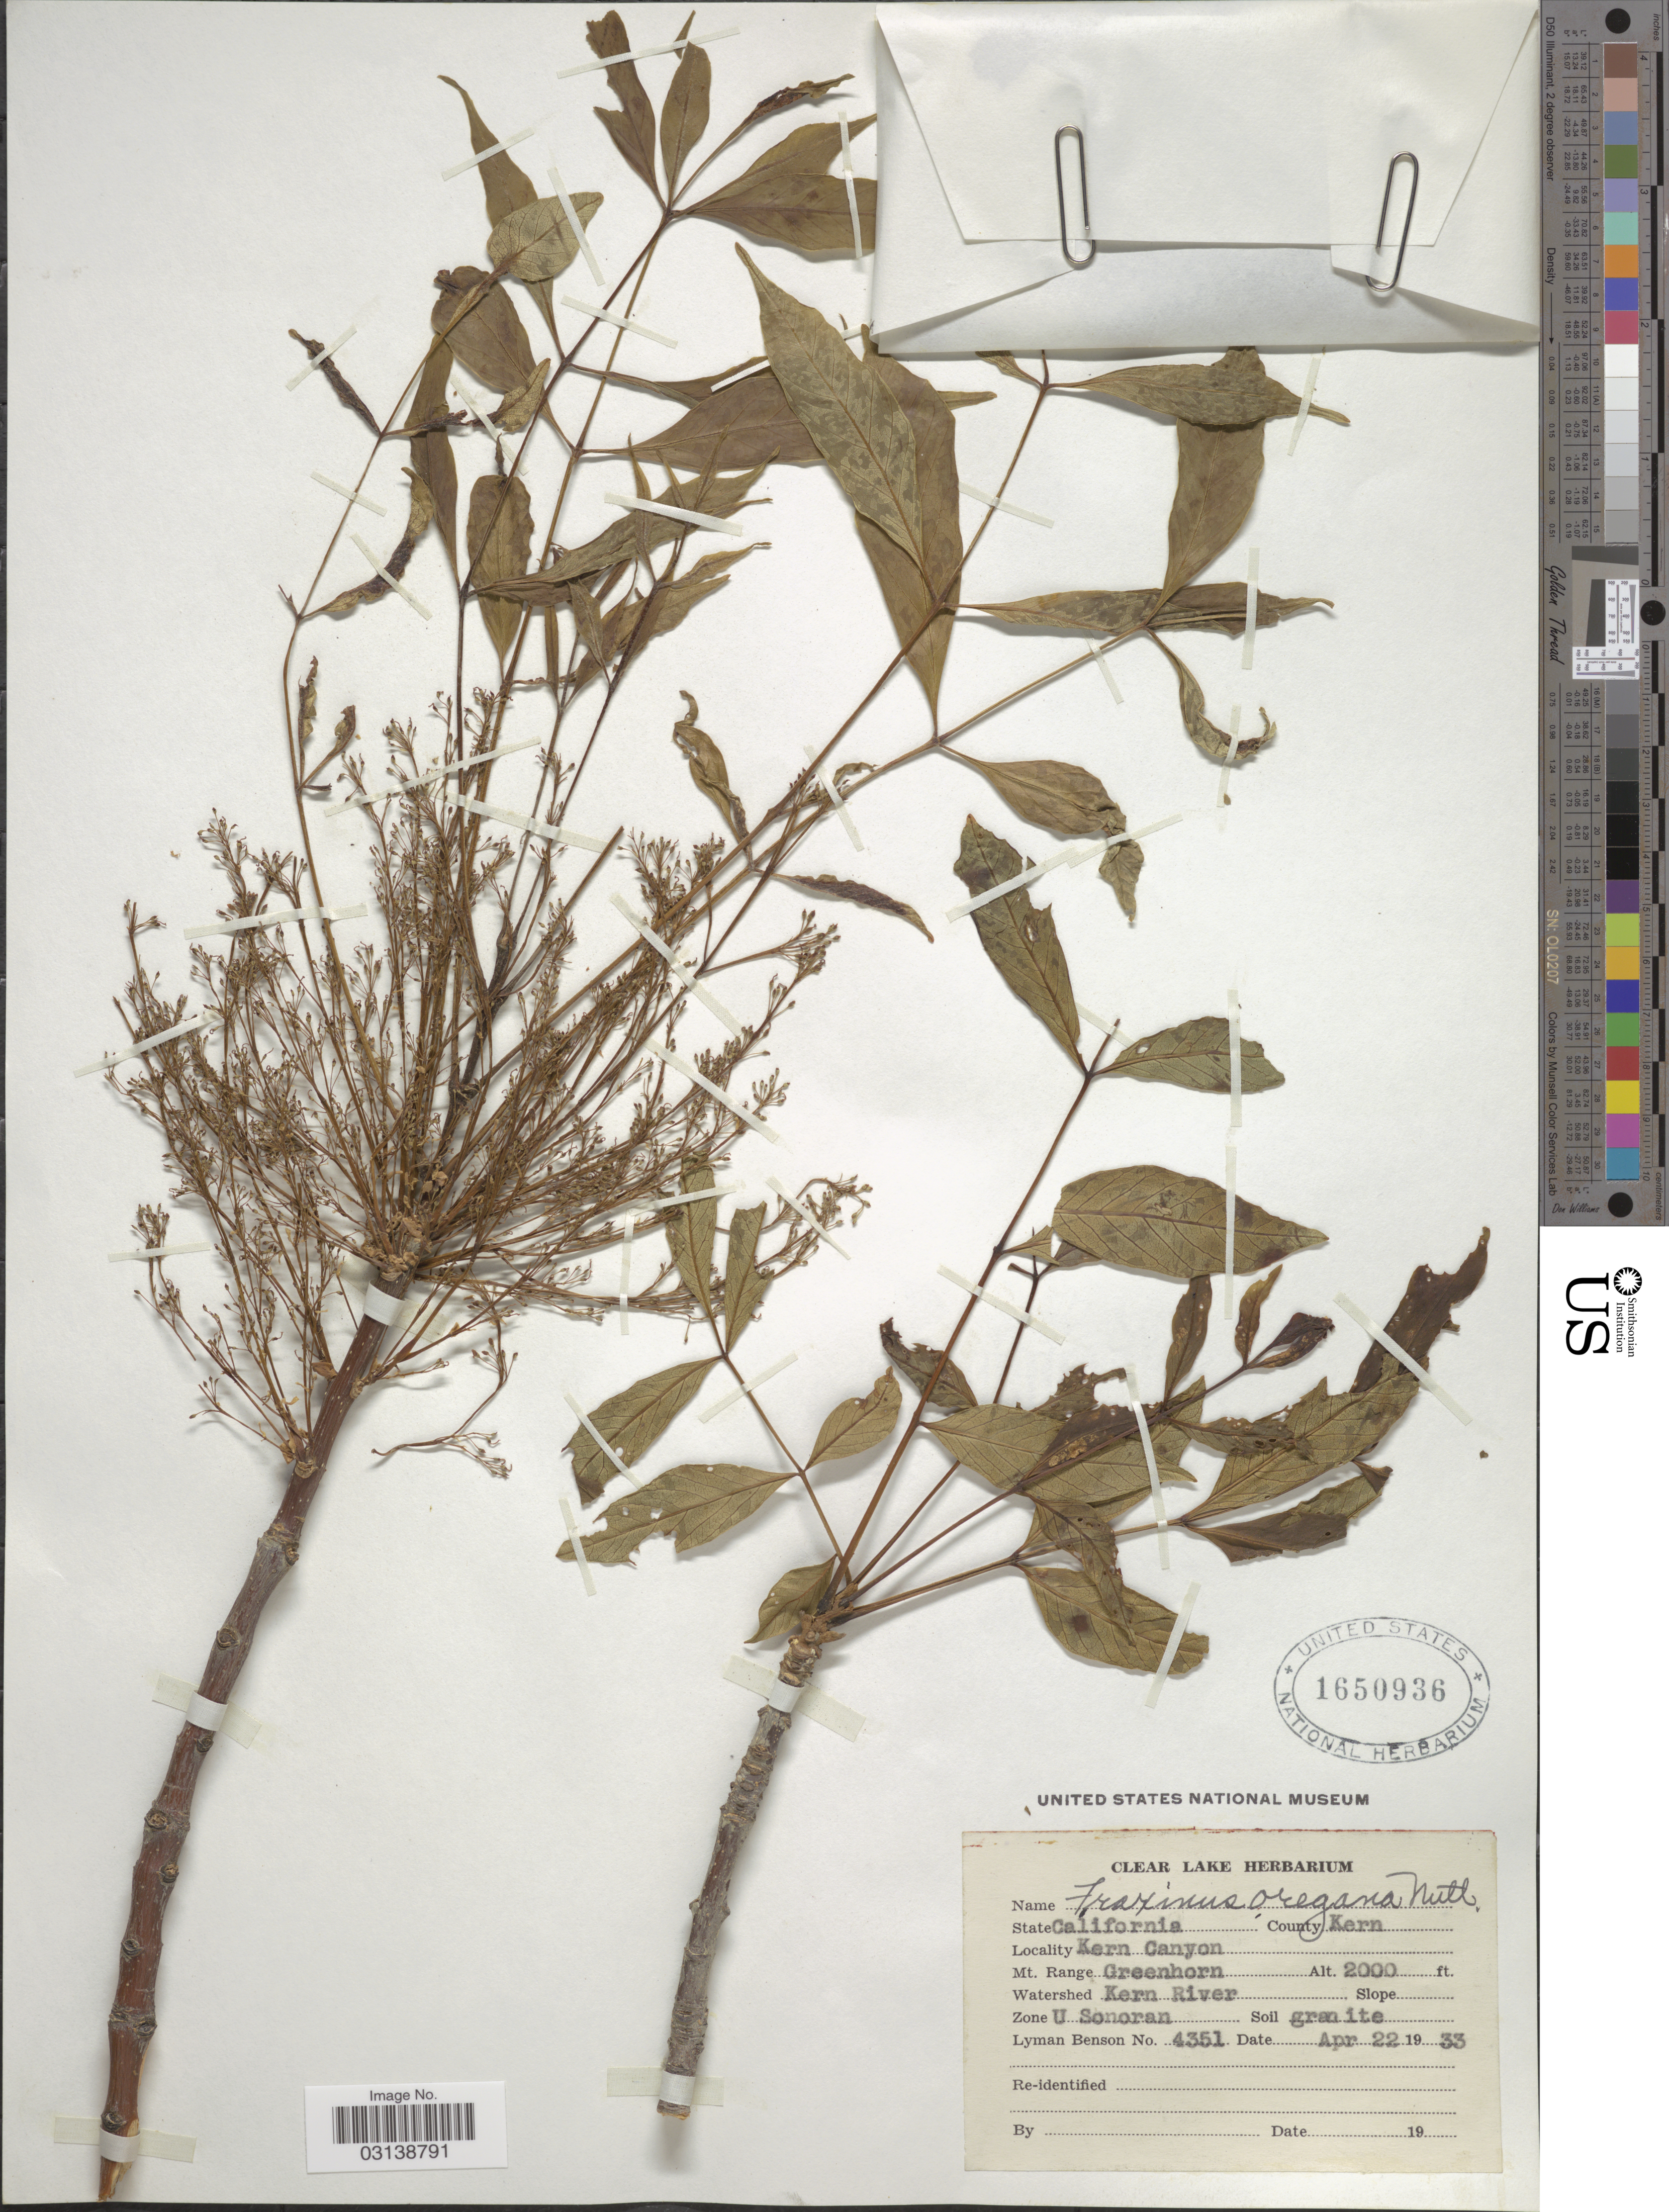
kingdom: Plantae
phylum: Tracheophyta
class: Magnoliopsida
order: Lamiales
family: Oleaceae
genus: Fraxinus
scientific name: Fraxinus latifolia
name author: Benth.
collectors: L. D. Benson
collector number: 4351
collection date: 1933-04-22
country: United States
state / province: California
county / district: Kern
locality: County Kern. Mt. Range Greenhorn Watershed Kern River. Zone U Sonoran.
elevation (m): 610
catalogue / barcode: US 1650936